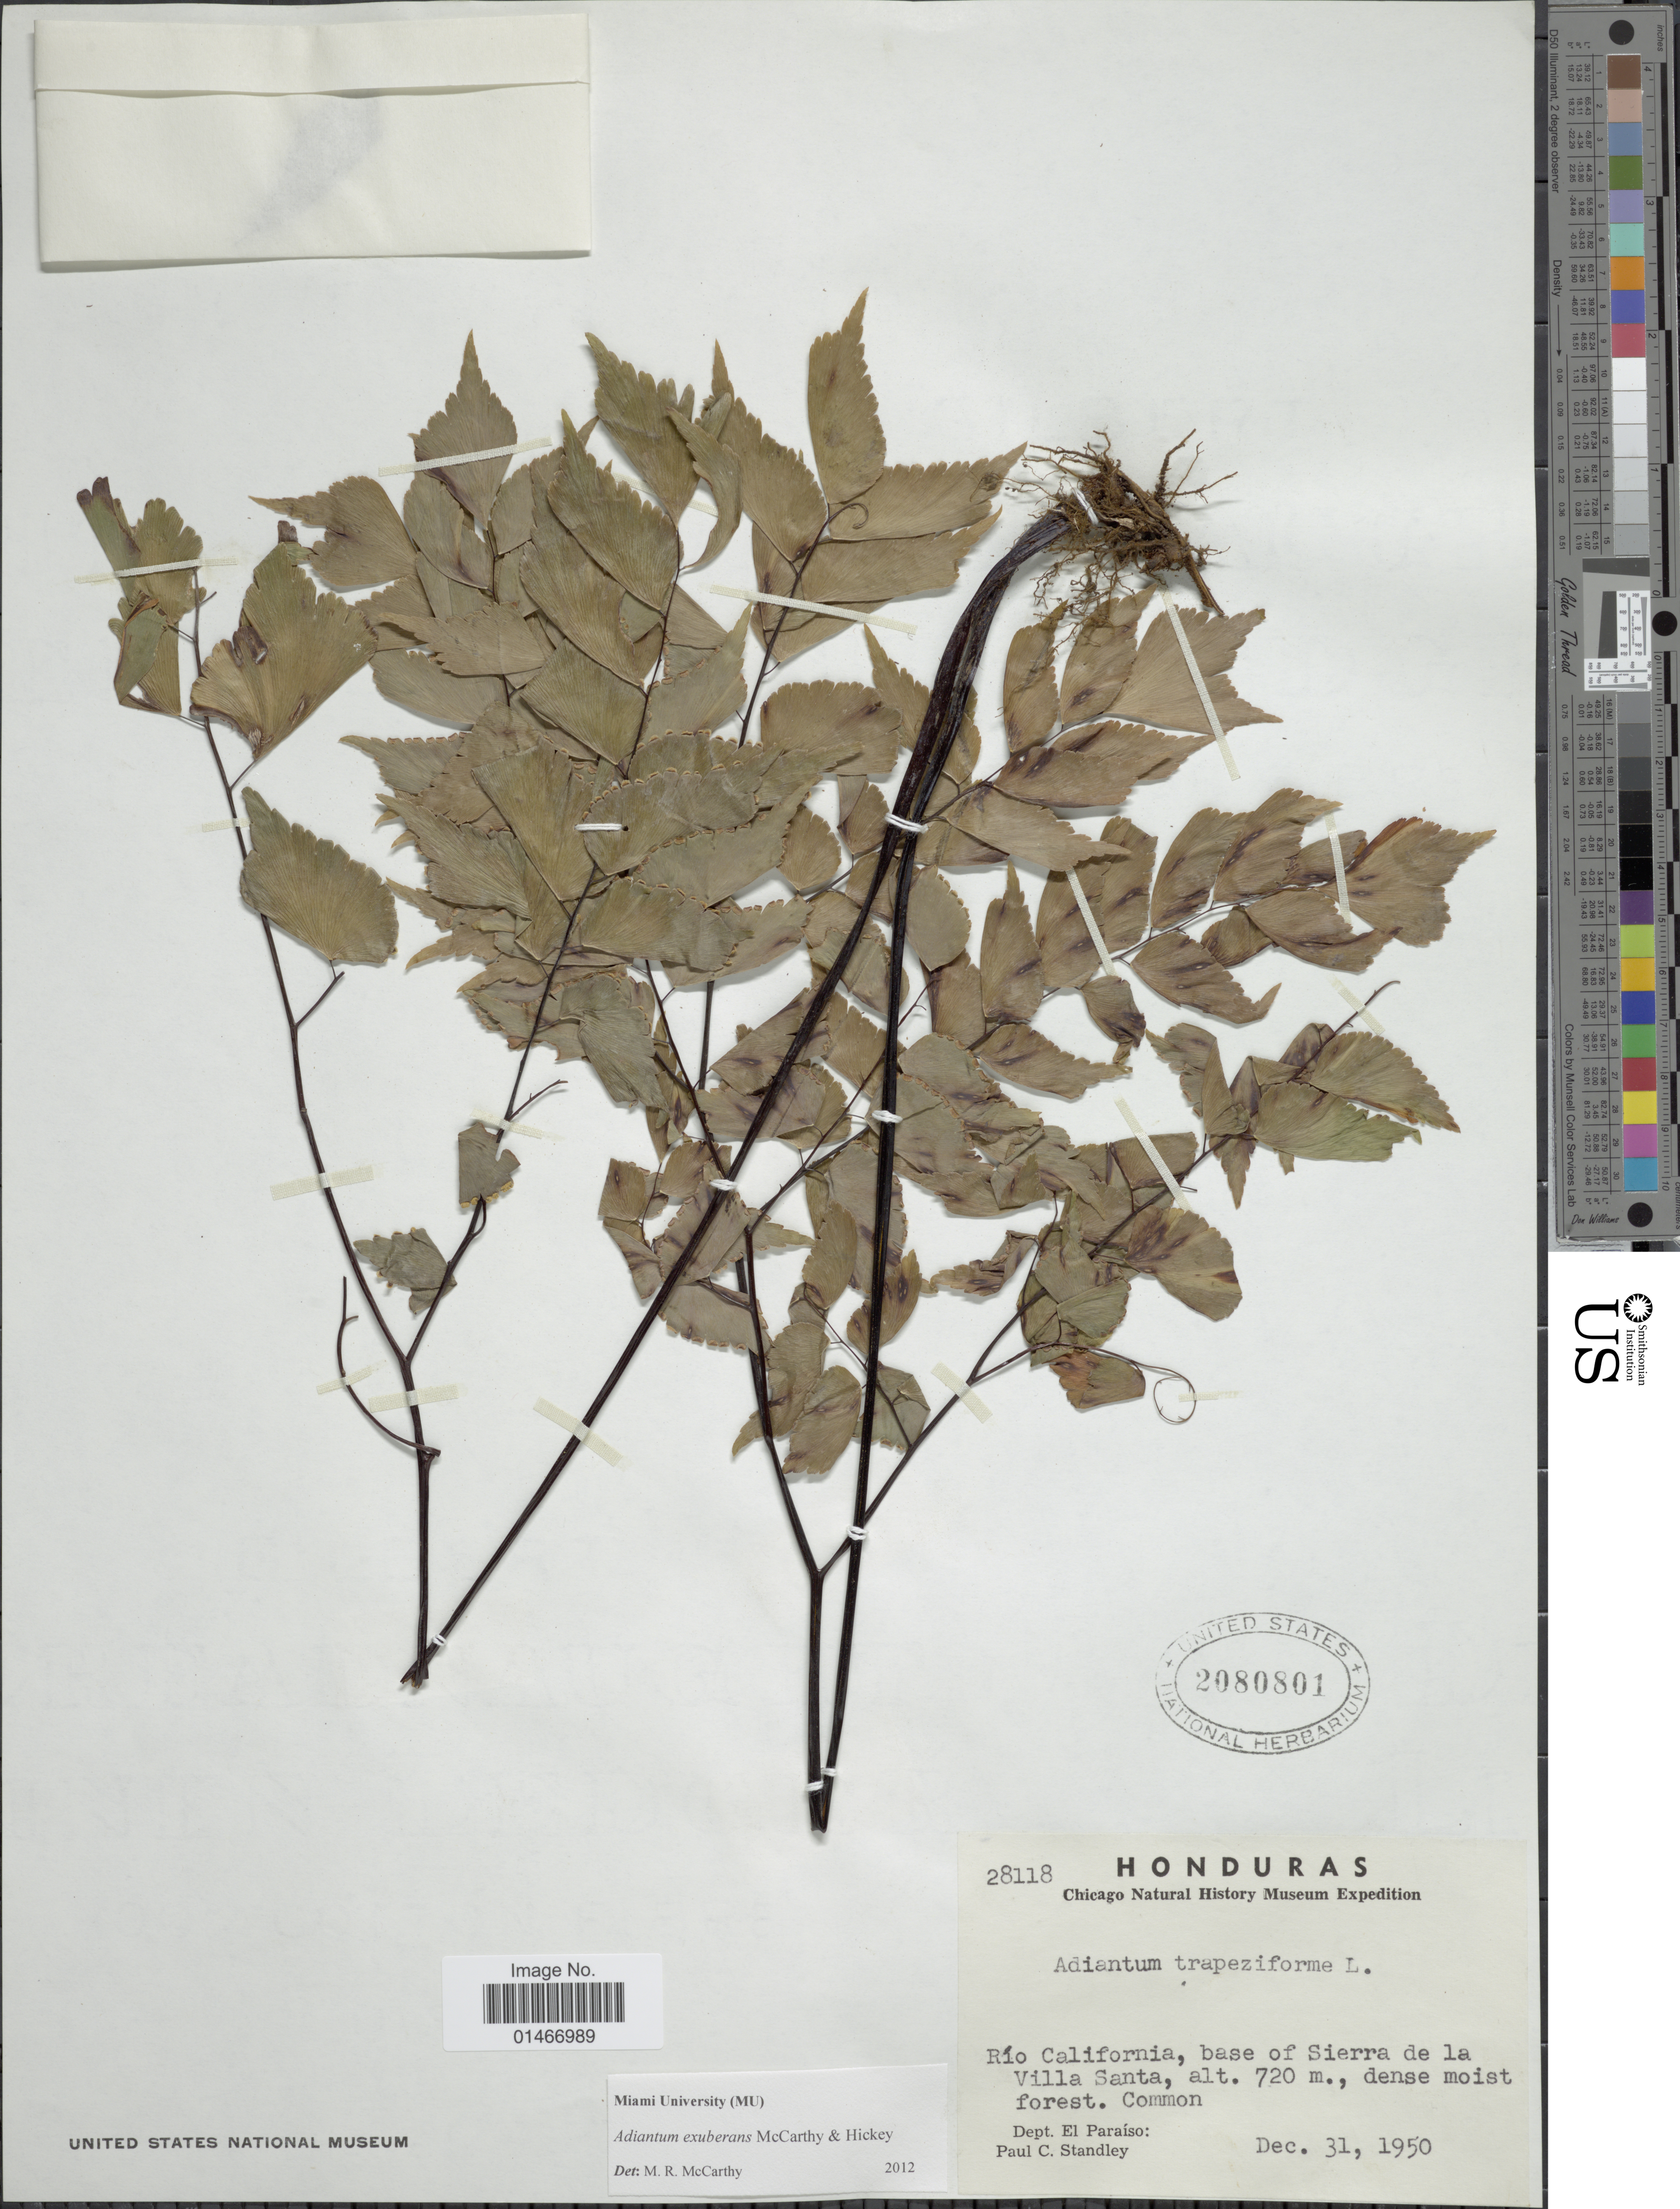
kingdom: Plantae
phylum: Tracheophyta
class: Polypodiopsida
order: Polypodiales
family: Pteridaceae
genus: Adiantum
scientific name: Adiantum exuberans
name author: M.R. McCarthy & Hickey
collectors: P. C. Standley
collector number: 28118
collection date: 1950-12-31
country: Honduras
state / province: El Paraíso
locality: Rio California, base of Sierra de la Villa Santa. Dept. El Paraiso.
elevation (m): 720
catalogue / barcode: US 2080801